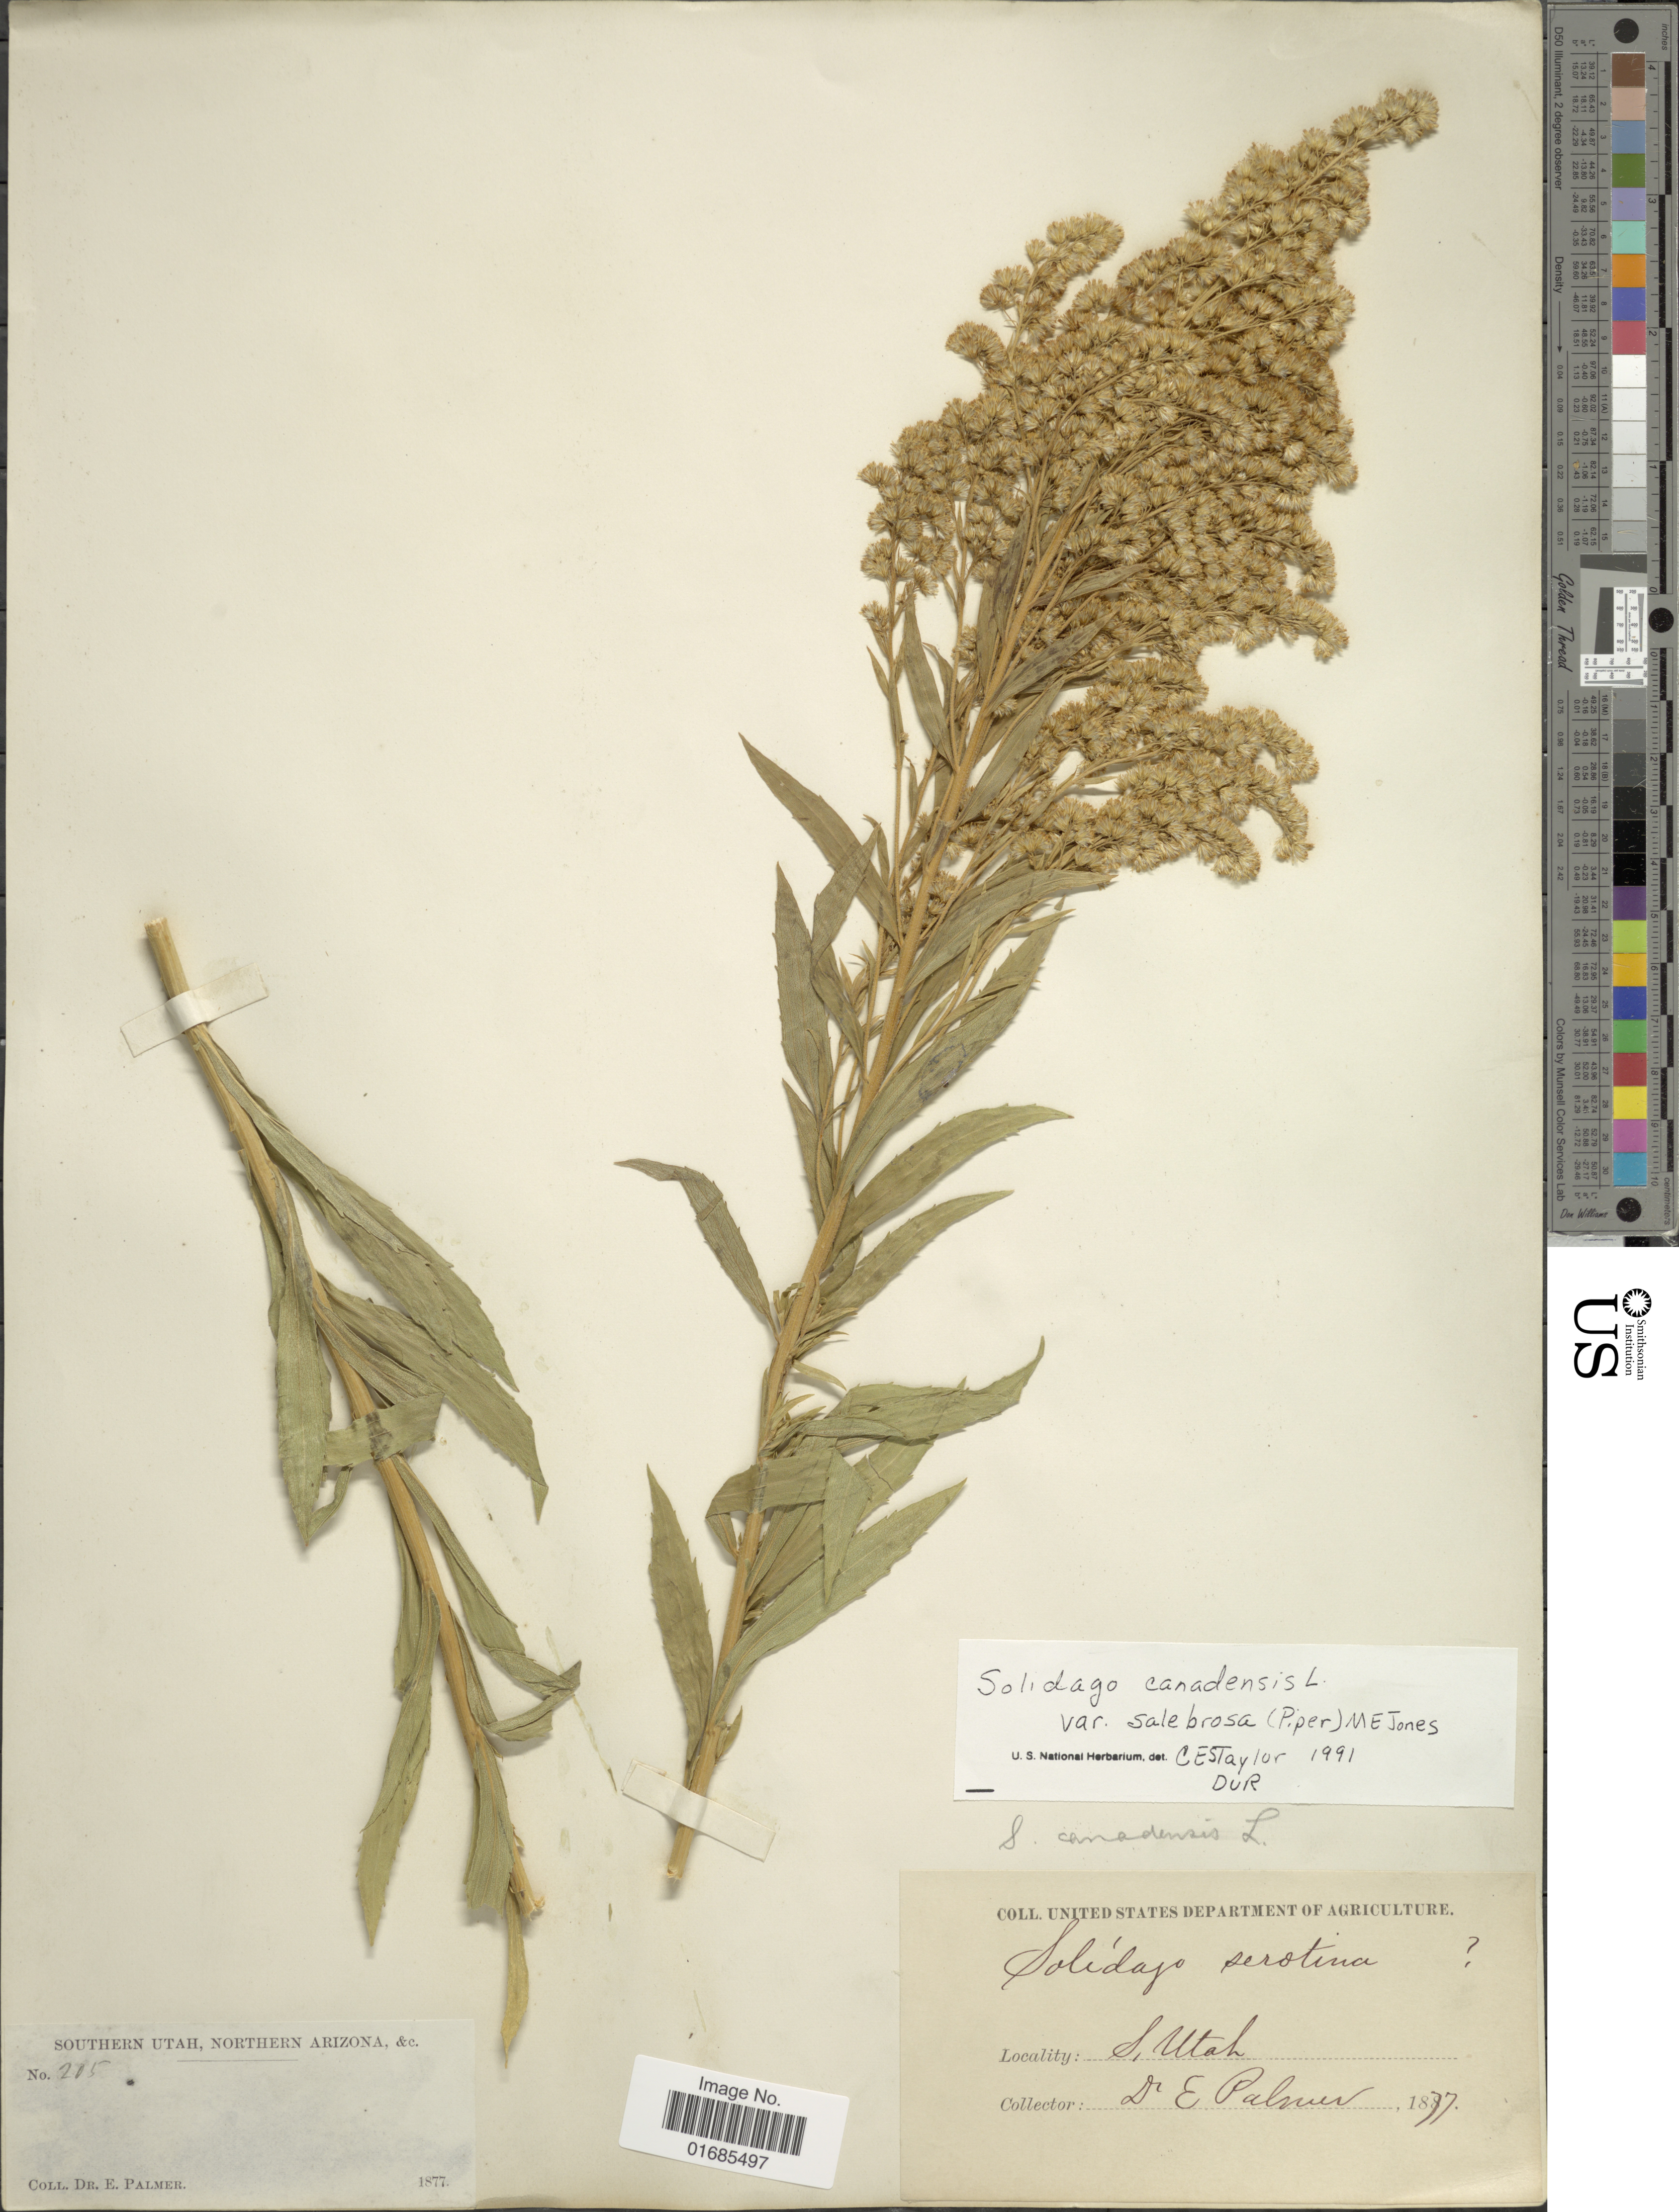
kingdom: Plantae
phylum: Tracheophyta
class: Magnoliopsida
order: Asterales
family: Asteraceae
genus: Solidago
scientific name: Solidago canadensis var. salebrosa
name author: (Piper) M.E. Jones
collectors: E. Palmer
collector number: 205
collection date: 1877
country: United States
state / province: Utah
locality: Southern Utah